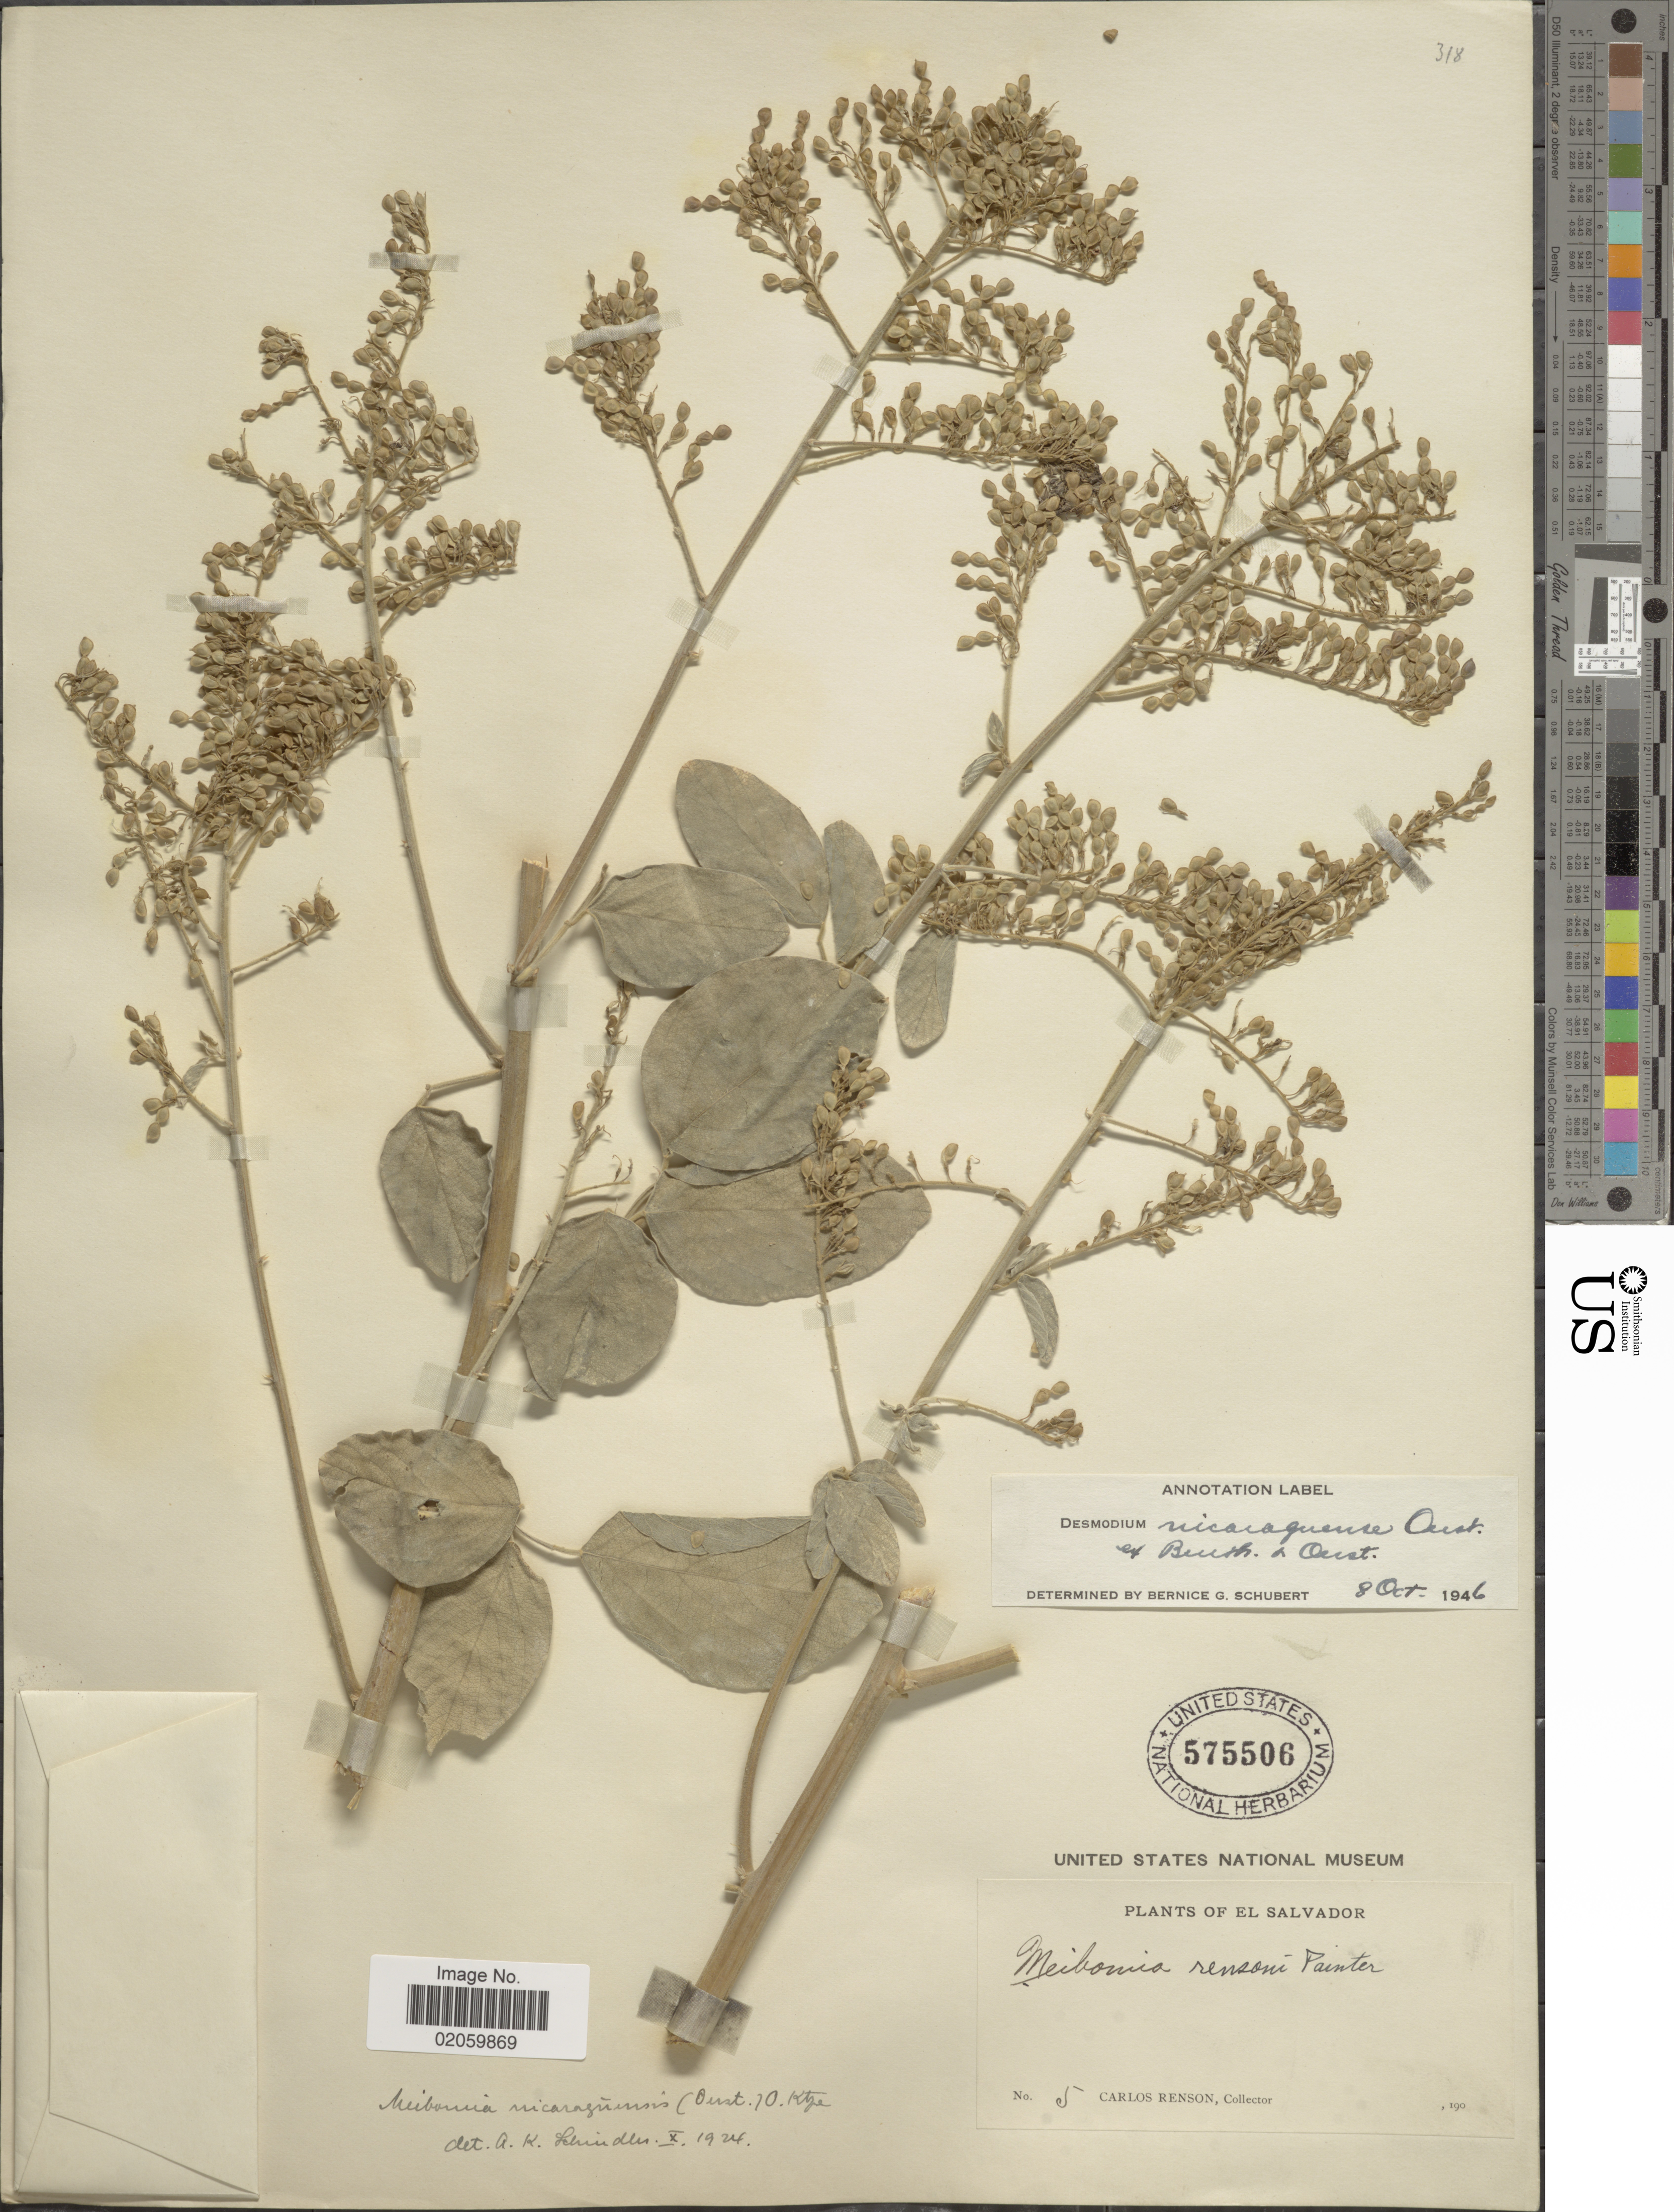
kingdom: Plantae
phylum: Tracheophyta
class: Magnoliopsida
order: Fabales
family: Fabaceae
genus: Desmodium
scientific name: Desmodium nicaraguense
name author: Oerst.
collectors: C. Renson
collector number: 5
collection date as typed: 190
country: El Salvador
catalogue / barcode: US 575506